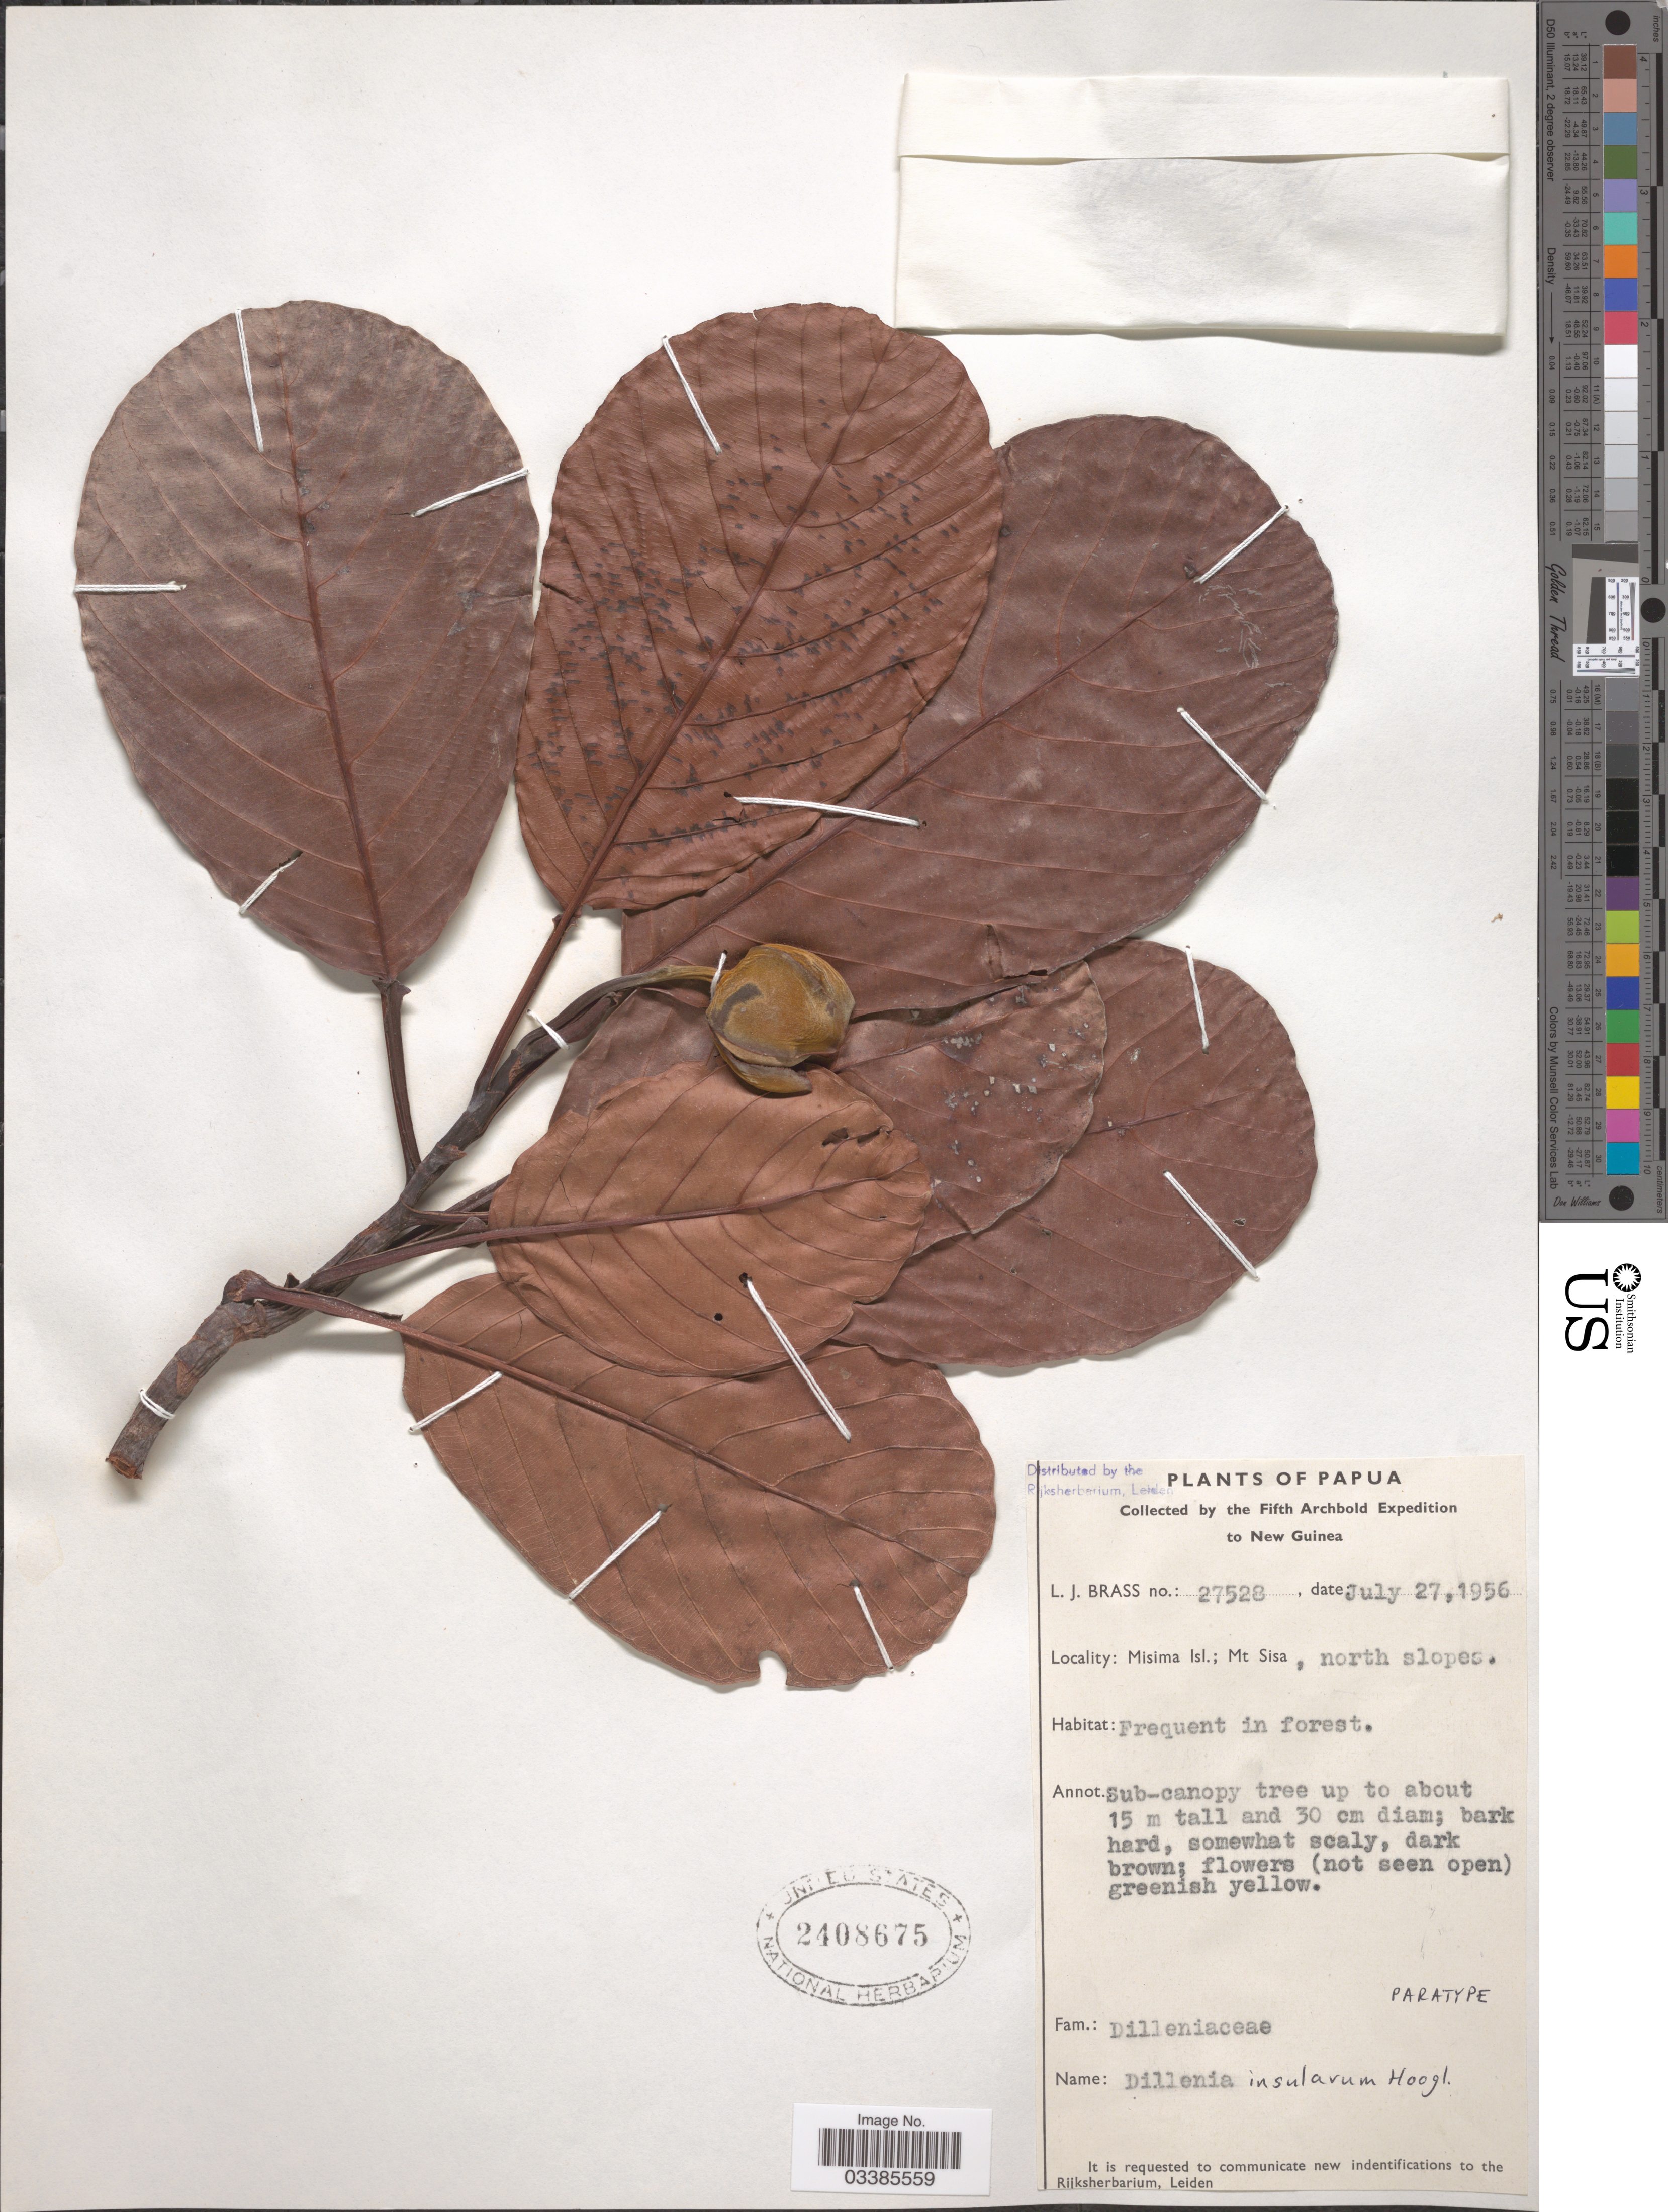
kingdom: Plantae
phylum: Tracheophyta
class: Magnoliopsida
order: Dilleniales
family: Dilleniaceae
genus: Dillenia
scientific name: Dillenia insularum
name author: Hoogland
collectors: L. J. Brass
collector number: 27528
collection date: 1956-07-27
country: Papua New Guinea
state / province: Milne Bay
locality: Papua. New Guinea. Misima Isl.; Mt Sisa, north slopes.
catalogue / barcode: US 2408675